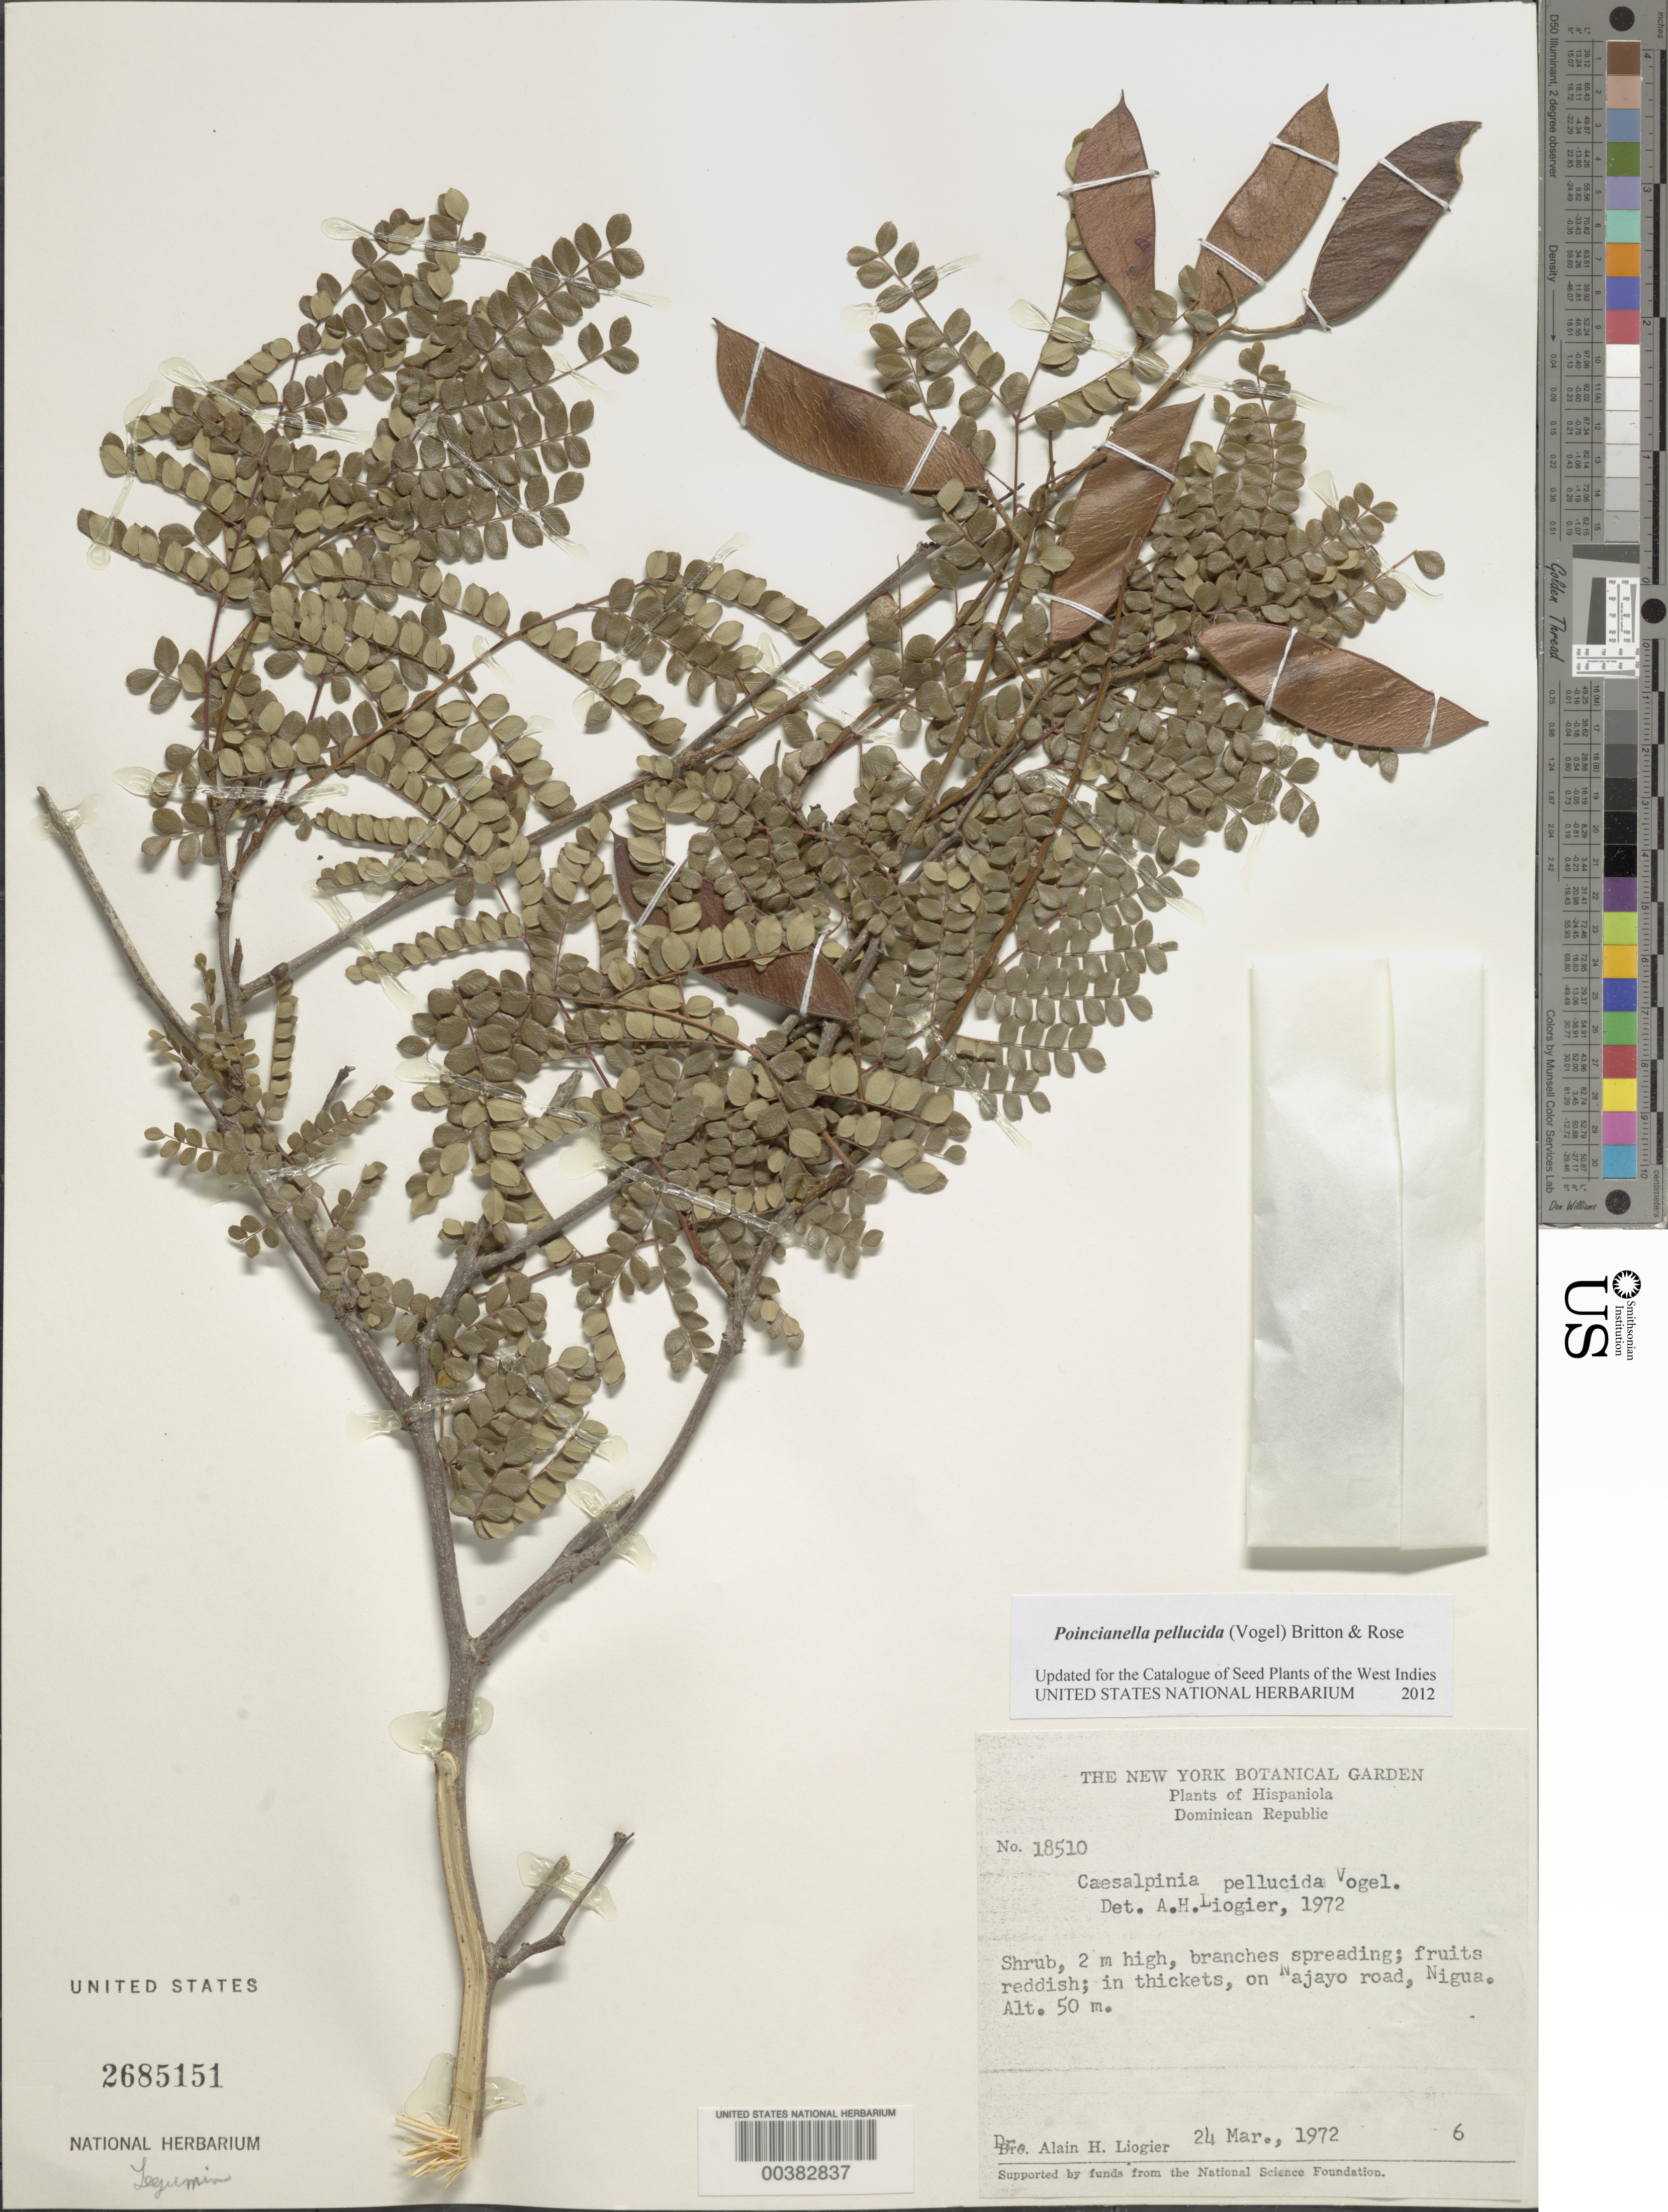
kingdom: Plantae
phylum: Tracheophyta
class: Magnoliopsida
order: Fabales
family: Fabaceae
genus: Cenostigma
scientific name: Cenostigma pellucidum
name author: (Vogel) Gagnon & G.P. Lewis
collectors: A. H. Liogier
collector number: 18510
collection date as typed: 24 Mar 1972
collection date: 1972-03-24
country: Dominican Republic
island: Hispaniola Island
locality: On najayo road, nigua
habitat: In thickets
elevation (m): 50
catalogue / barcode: US 2685151